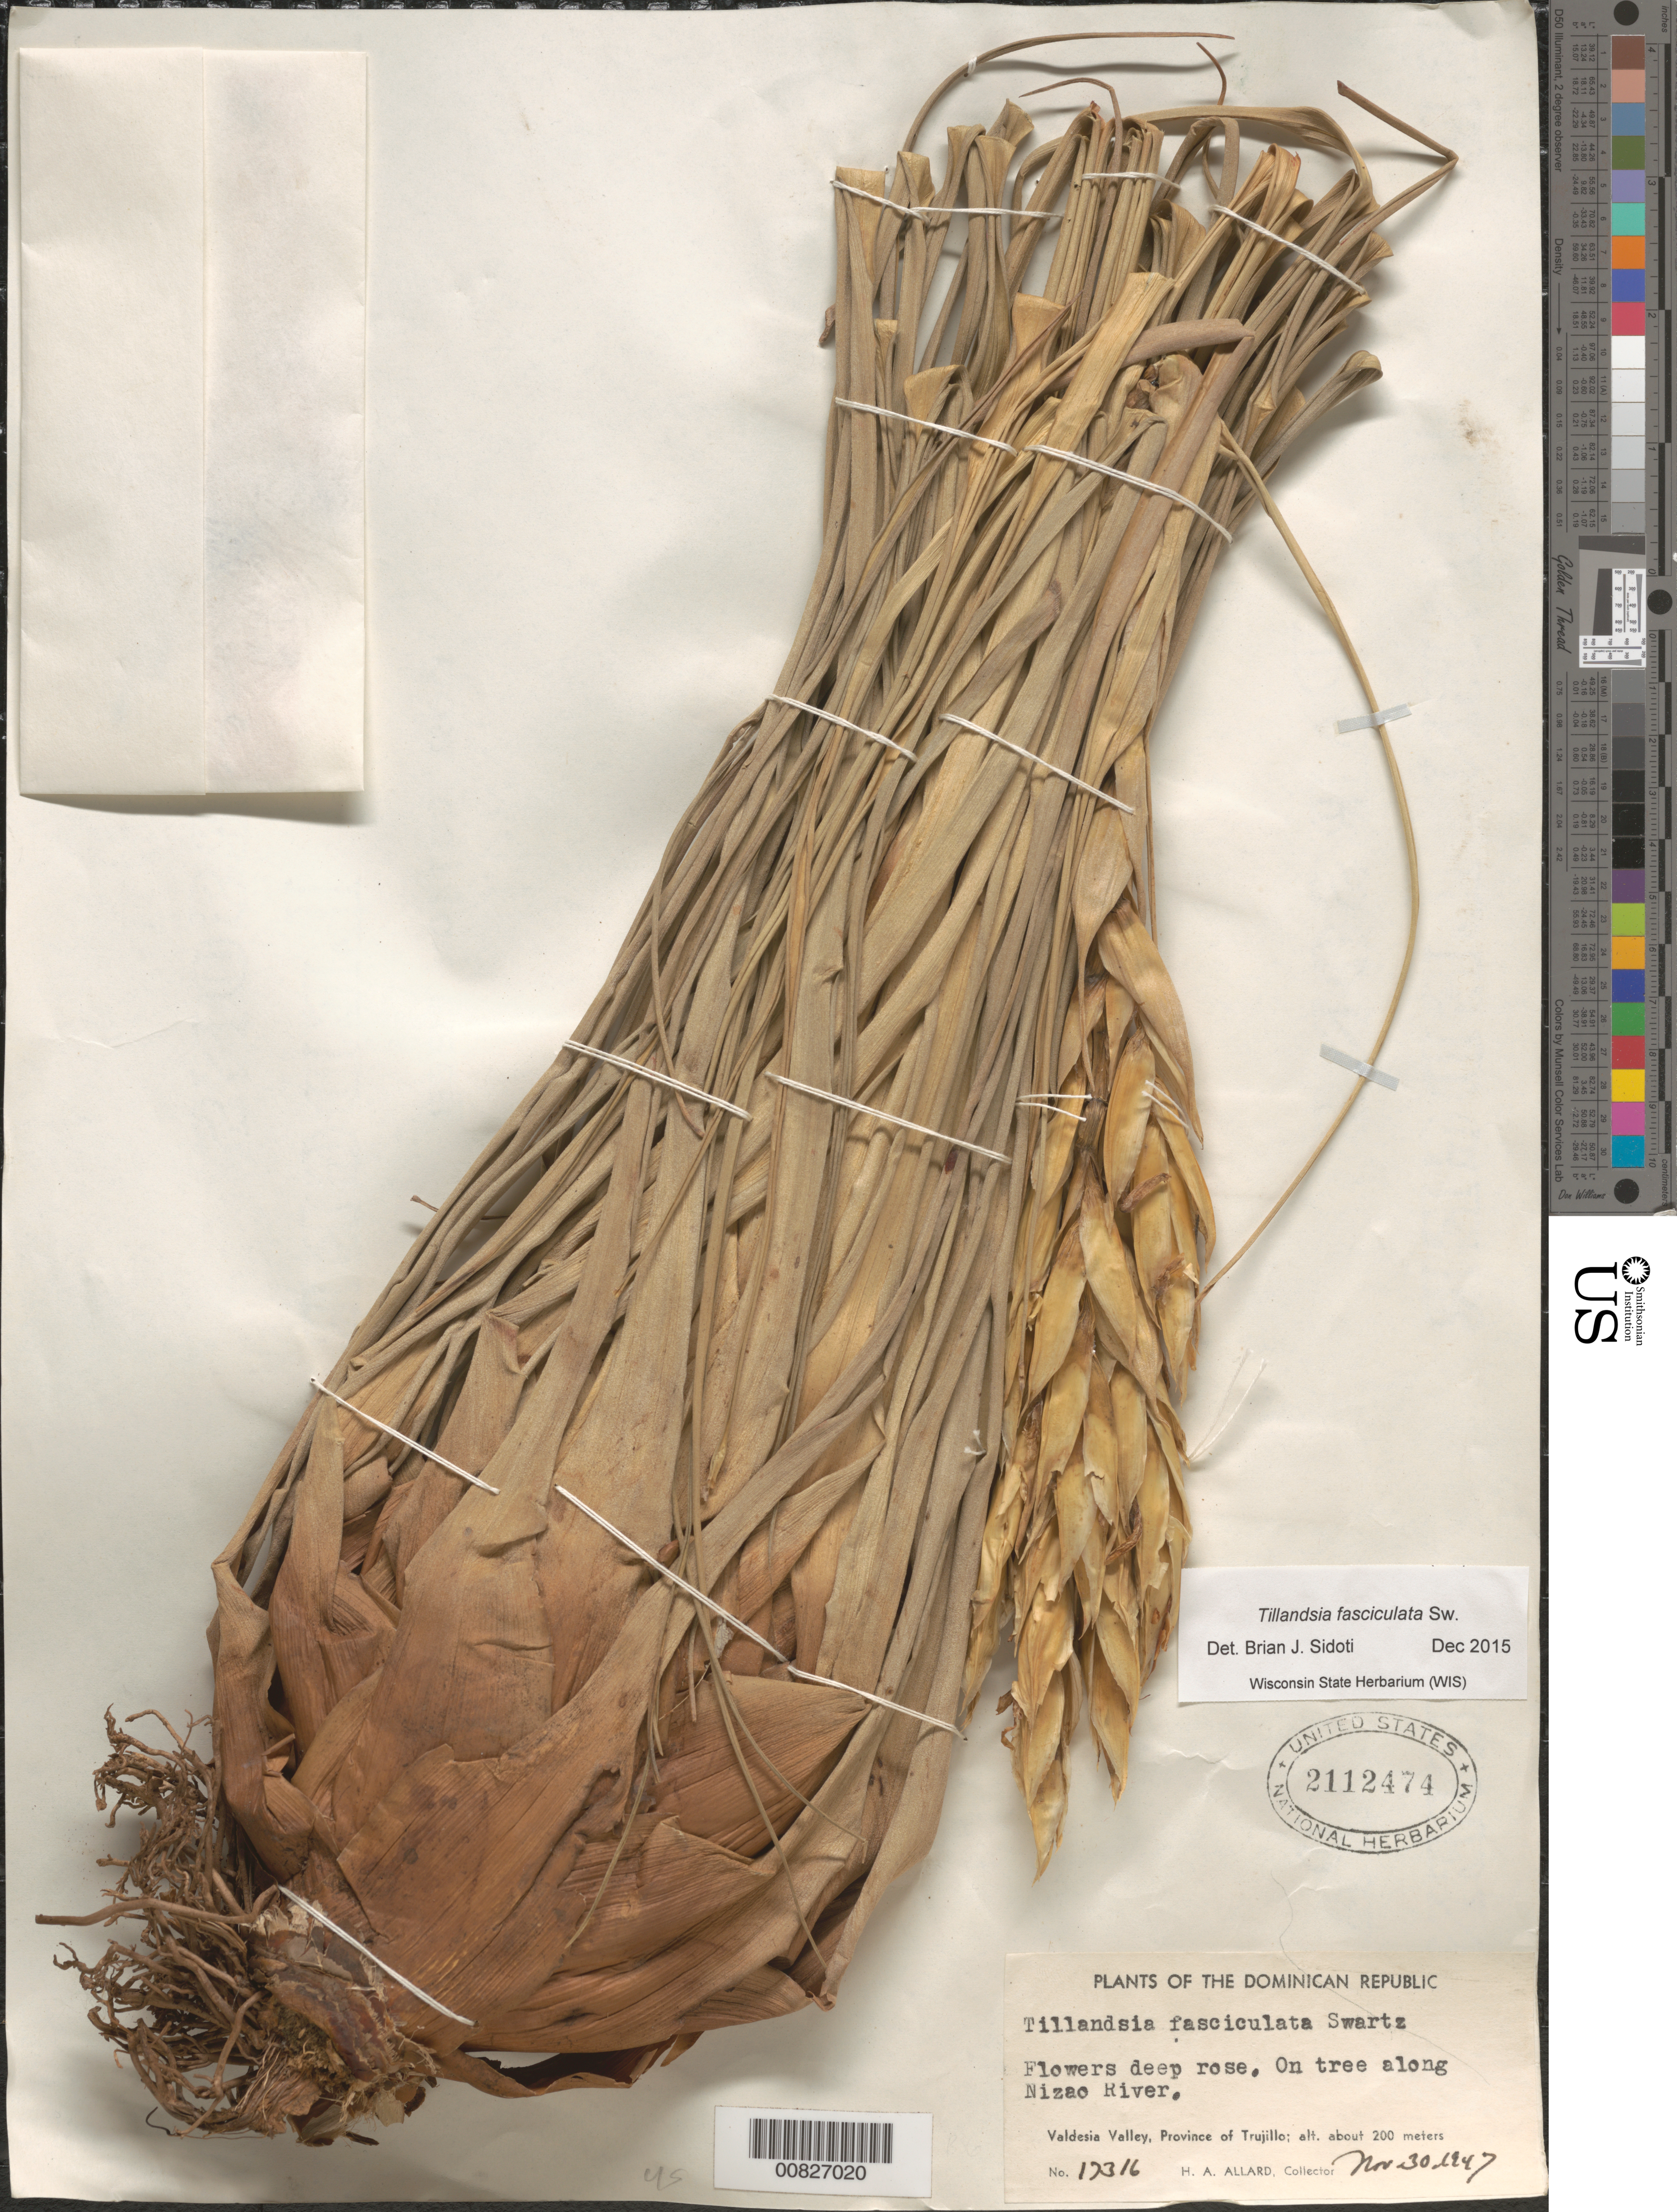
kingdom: Plantae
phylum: Tracheophyta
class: Liliopsida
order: Poales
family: Bromeliaceae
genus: Tillandsia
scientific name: Tillandsia fasciculata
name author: Sw.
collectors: H. A. Allard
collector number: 17316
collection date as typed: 30 Nov 1947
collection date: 1947-11-30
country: Dominican Republic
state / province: San Cristóbal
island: Hispaniola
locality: Valdesia Valley, Province of Trujillo (current name San Cristóbal). Along Nizao River.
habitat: On tree.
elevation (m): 200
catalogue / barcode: US 2112474